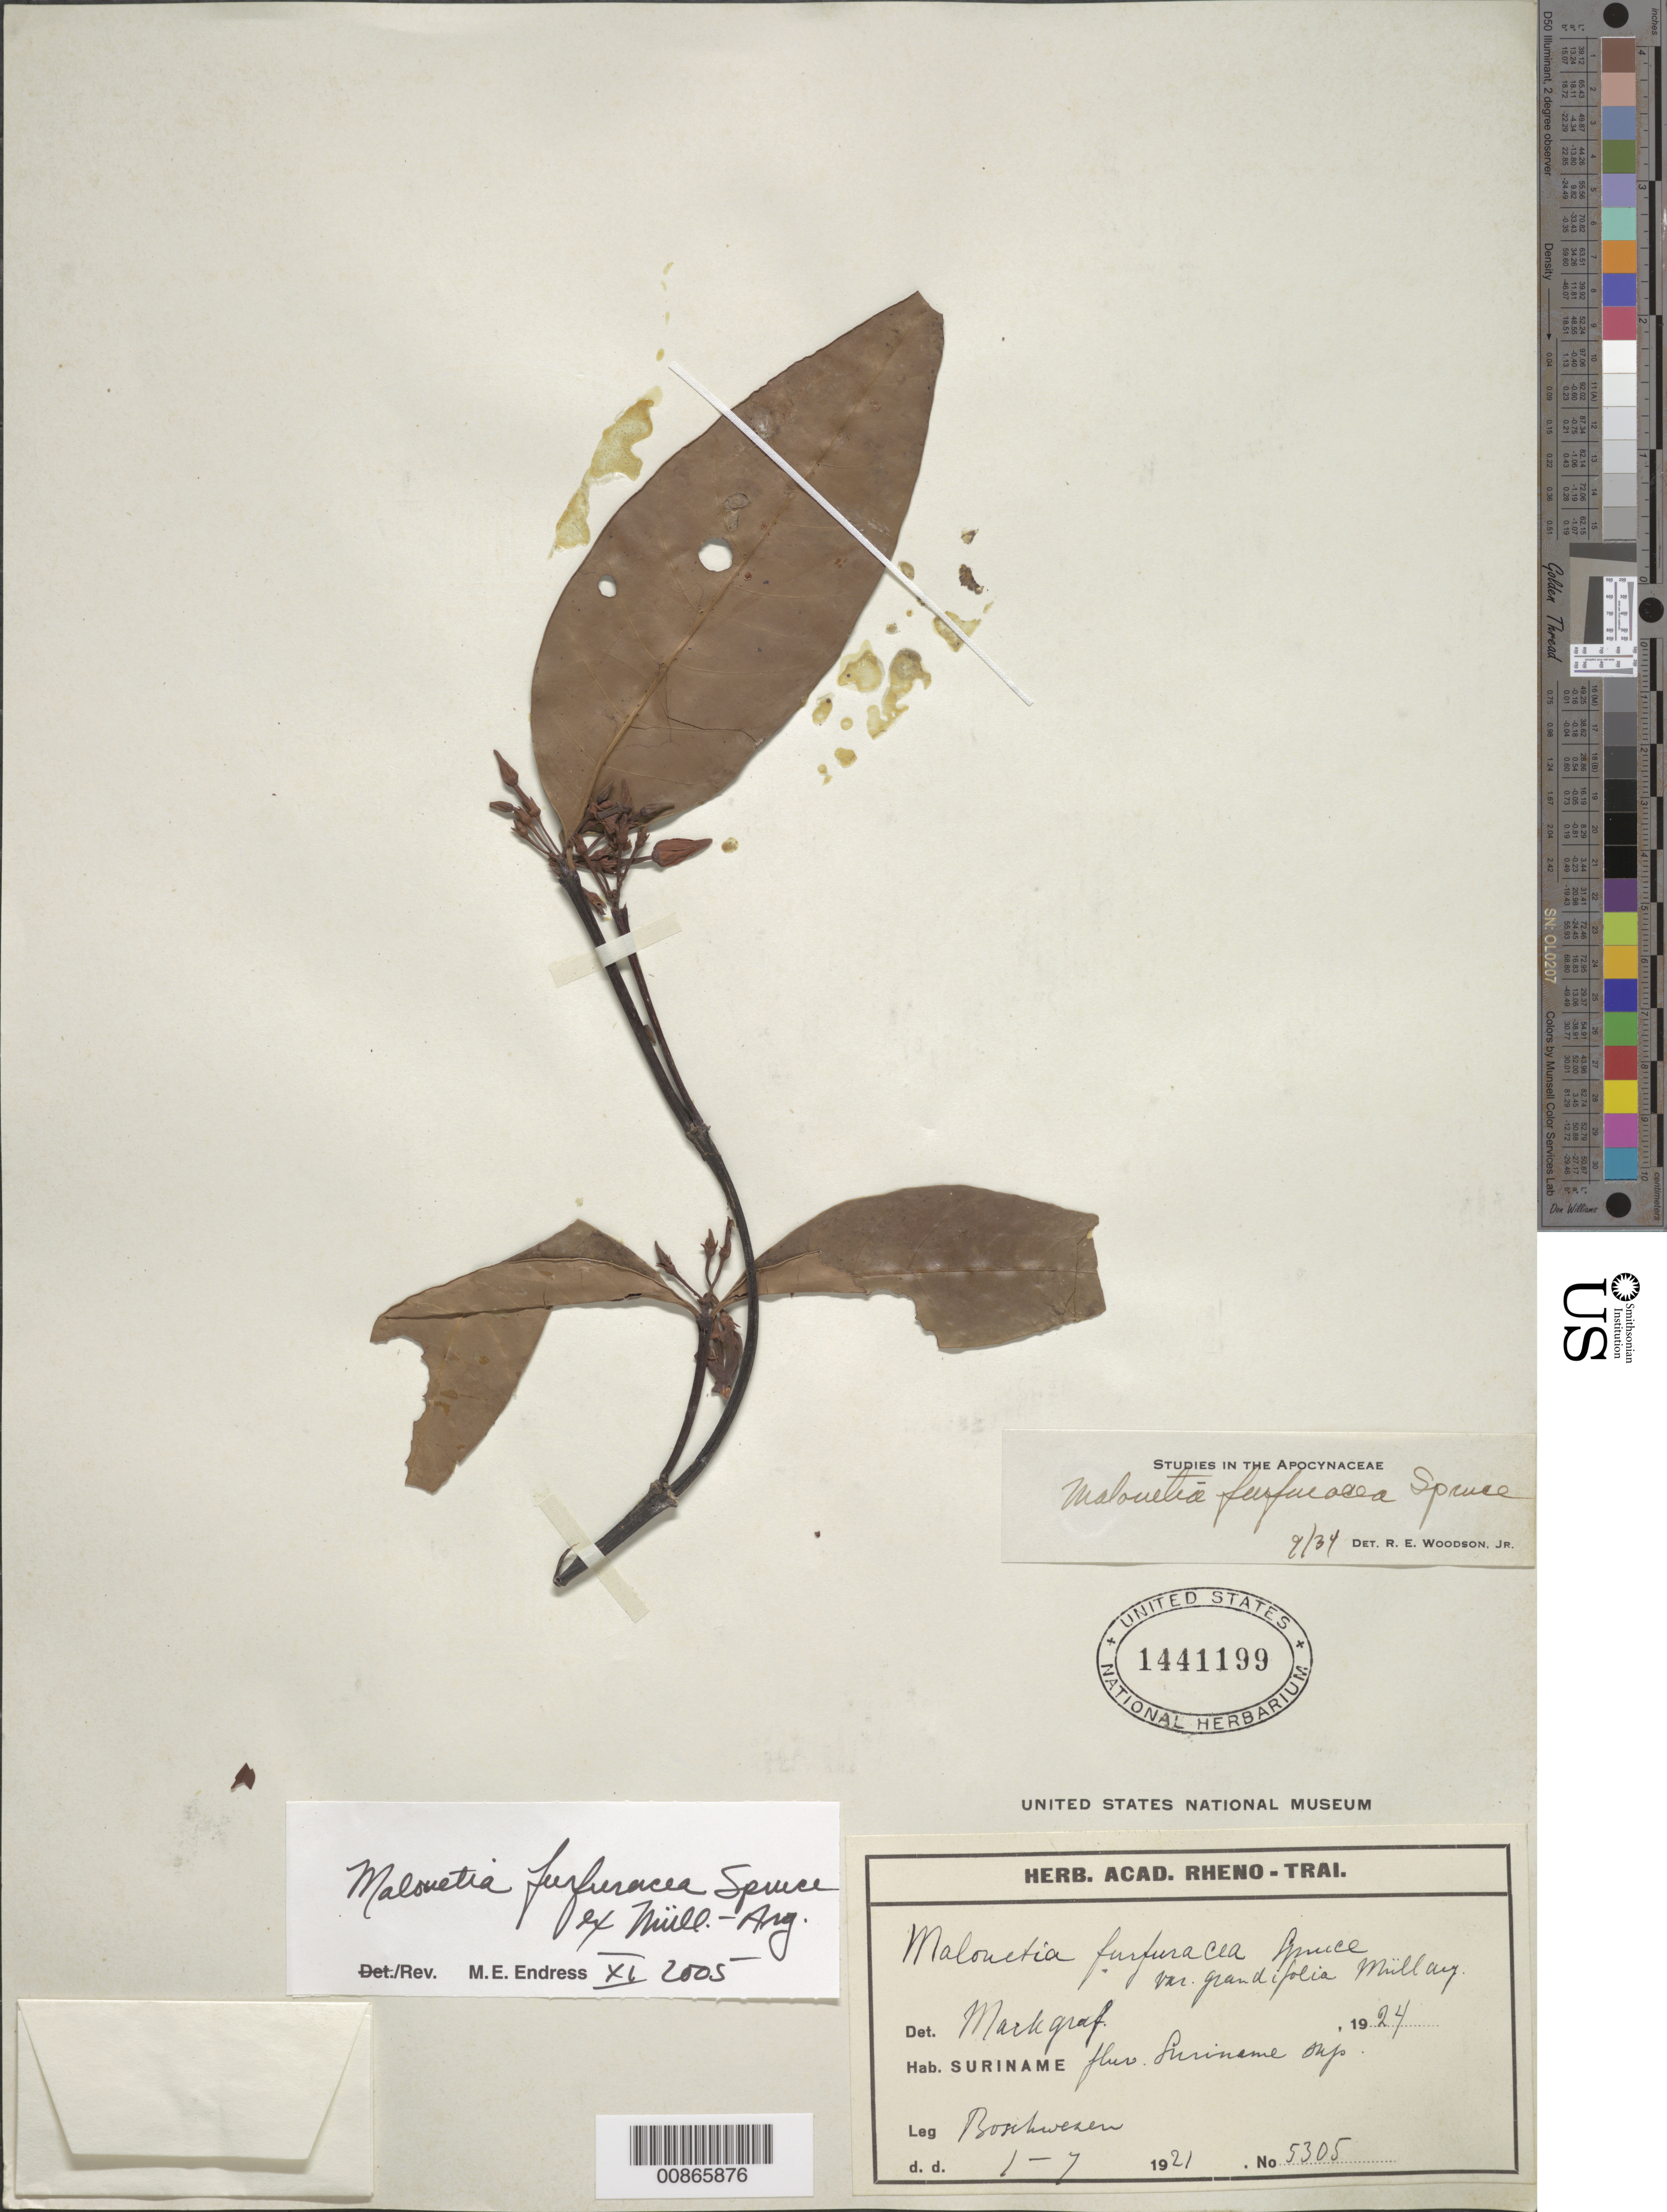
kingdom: Plantae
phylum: Tracheophyta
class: Magnoliopsida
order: Gentianales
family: Apocynaceae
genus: Malouetia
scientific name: Malouetia furfuracea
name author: Benth. ex Müll. Arg.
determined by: Endress, Mary E.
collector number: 5305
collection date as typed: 1-Jul-21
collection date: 1921-07-01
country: Suriname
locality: Upper Surinam R.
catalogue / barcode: US 1441199